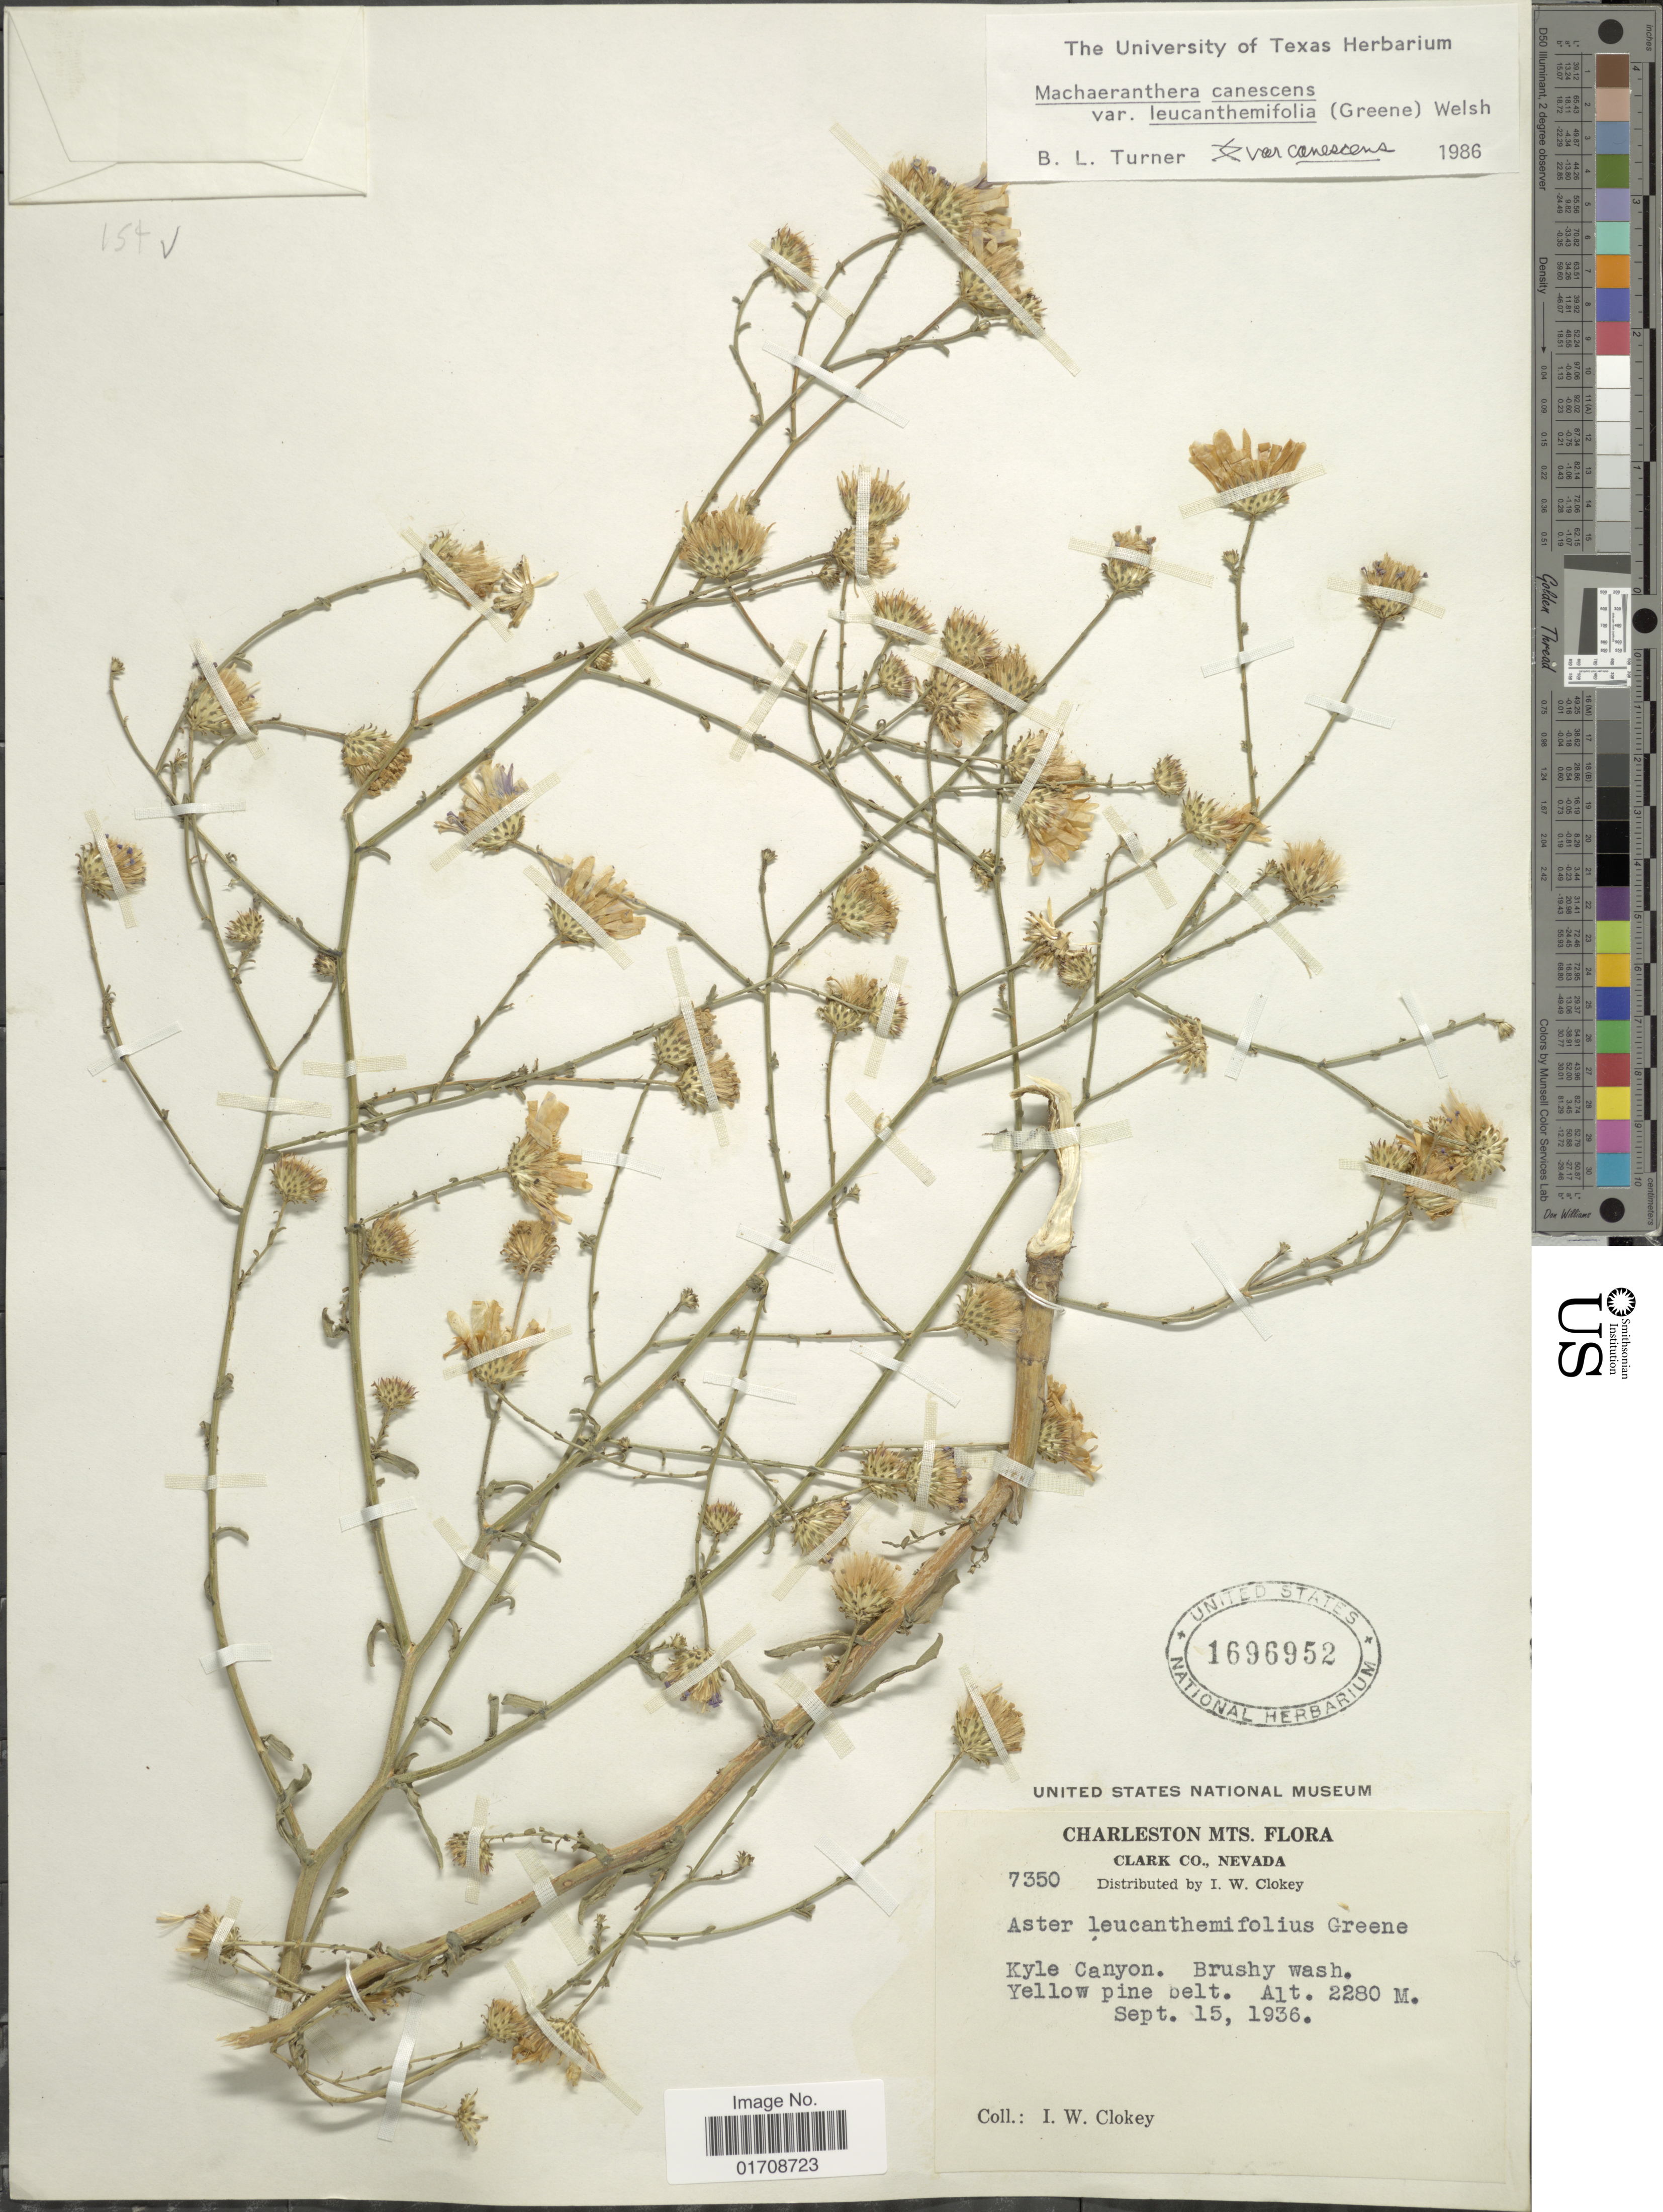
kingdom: Plantae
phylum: Tracheophyta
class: Magnoliopsida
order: Asterales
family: Asteraceae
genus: Machaeranthera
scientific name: Machaeranthera canescens var. leucanthemifolius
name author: (Greene) S.L. Welsh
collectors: I. W. Clokey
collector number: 7350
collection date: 1936-09-15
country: United States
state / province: Nevada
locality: Charleston Mts., Clark Co., Kyle Canyon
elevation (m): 2280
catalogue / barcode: US 1696952